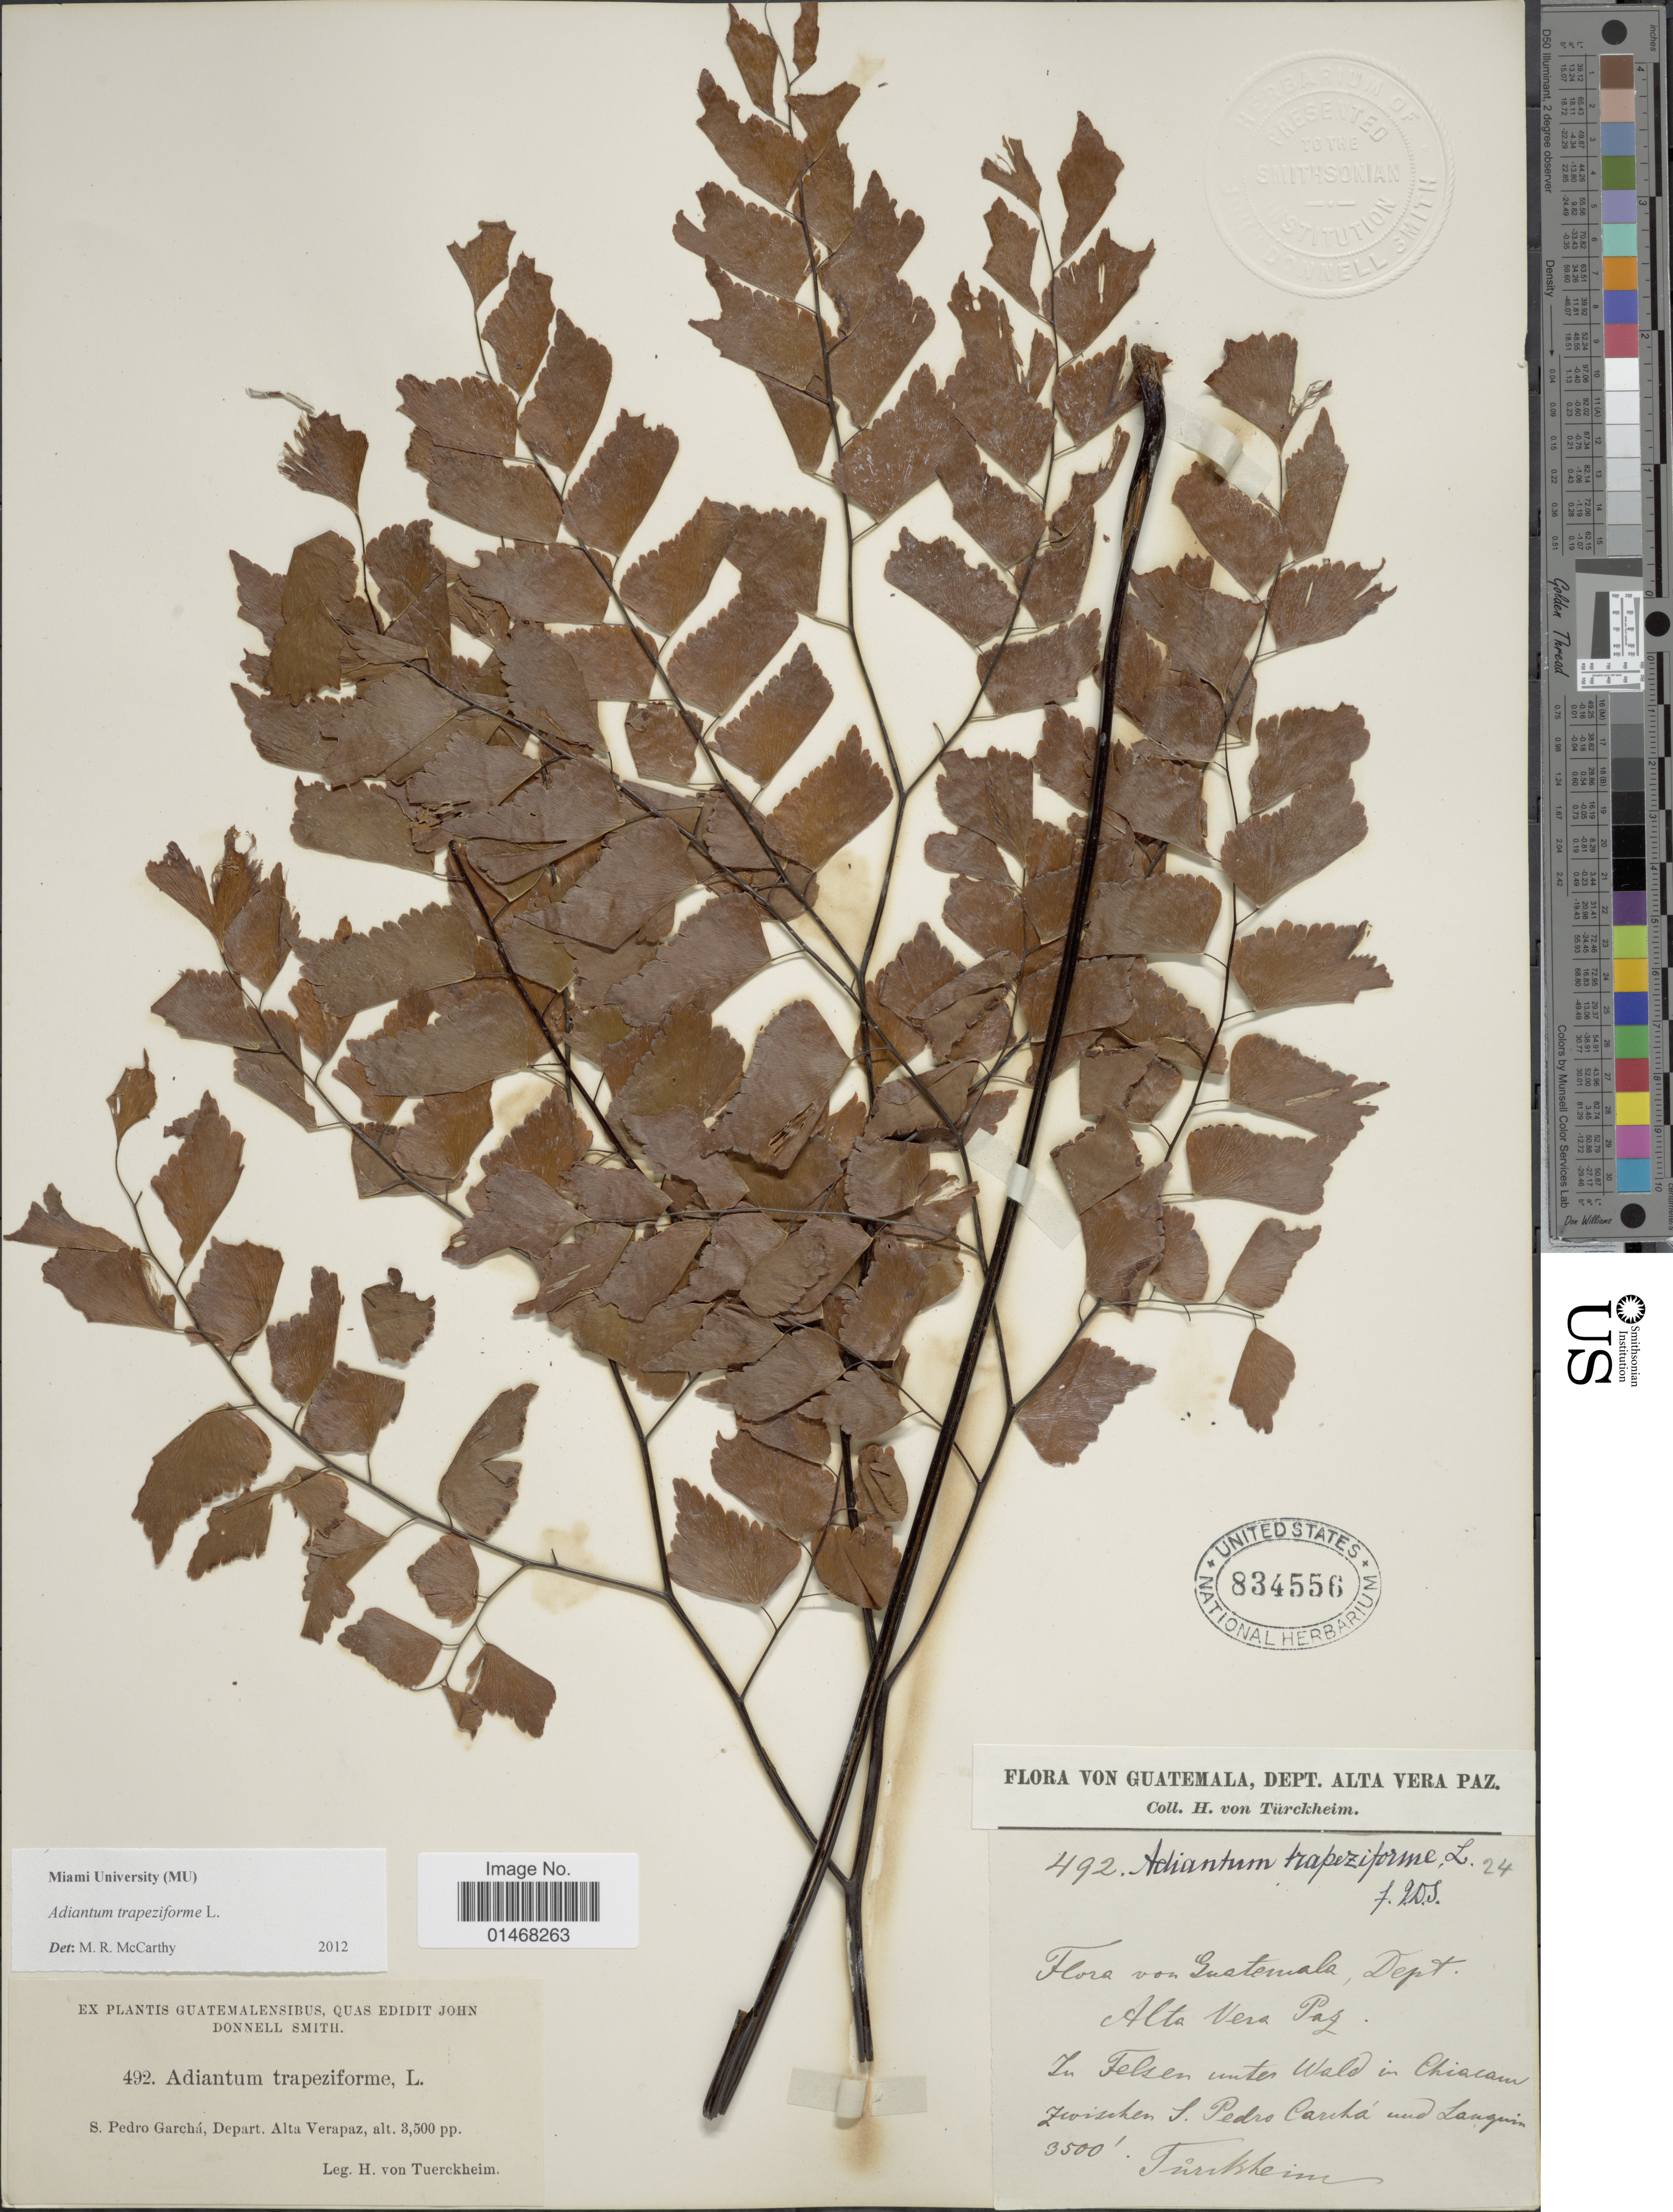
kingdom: Plantae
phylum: Tracheophyta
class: Polypodiopsida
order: Polypodiales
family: Pteridaceae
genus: Adiantum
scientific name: Adiantum trapeziforme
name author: L.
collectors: H. von Türckheim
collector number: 492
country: Guatemala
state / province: Alta Verapaz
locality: In felsen unter wald in Chiacam, zwischen S. Pedro Carchá und Lanquin. [in rocks among forest in Chiacam, between San Pedro Carchá and Lanquin] Dept. Alta Verapaz.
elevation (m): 1067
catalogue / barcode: US 834556